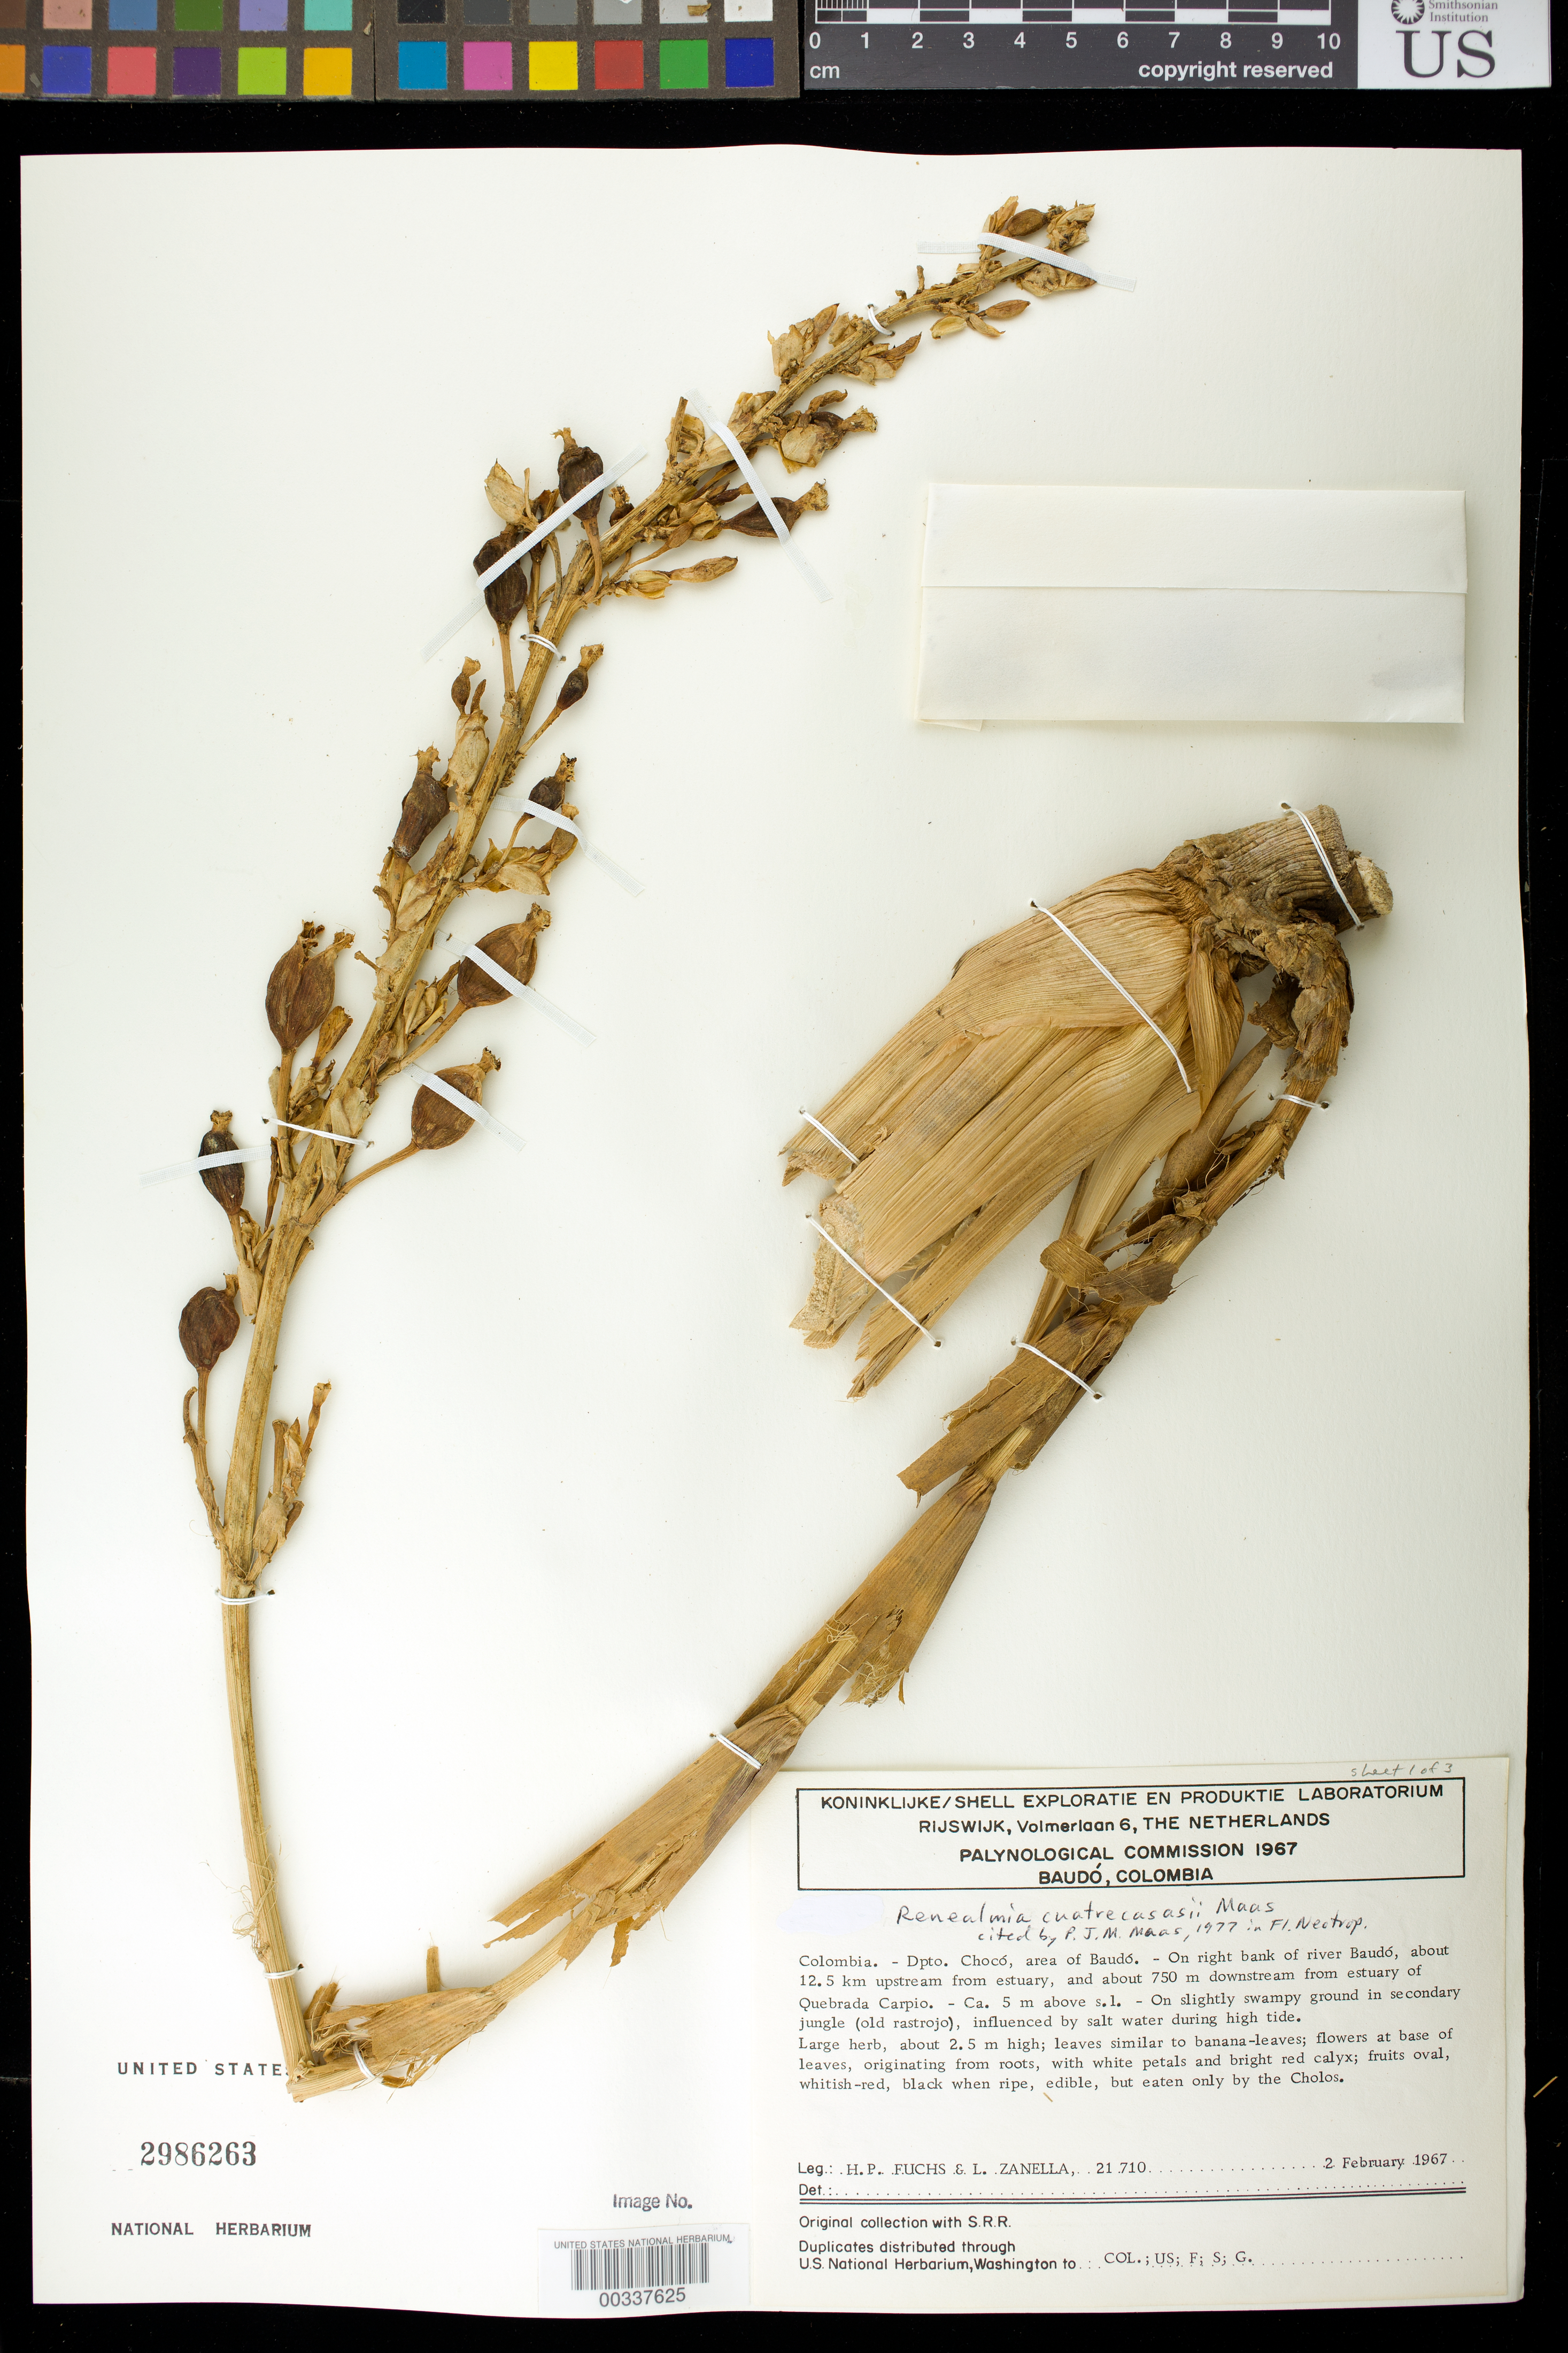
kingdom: Plantae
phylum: Tracheophyta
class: Liliopsida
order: Zingiberales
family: Zingiberaceae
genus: Renealmia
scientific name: Renealmia cuatrecasasii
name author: Maas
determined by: Maas, Paul J. M.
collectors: H. P. Fuchs & L. Zanella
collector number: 21710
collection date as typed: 02 Feb 1967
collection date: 1967-02-02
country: Colombia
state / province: Chocó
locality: Area of Baudo - on right bank of River Baudo, about 12.5 km upstream from estuary, and about 750 m downstream from estuary of ..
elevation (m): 5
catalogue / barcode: US 2986263